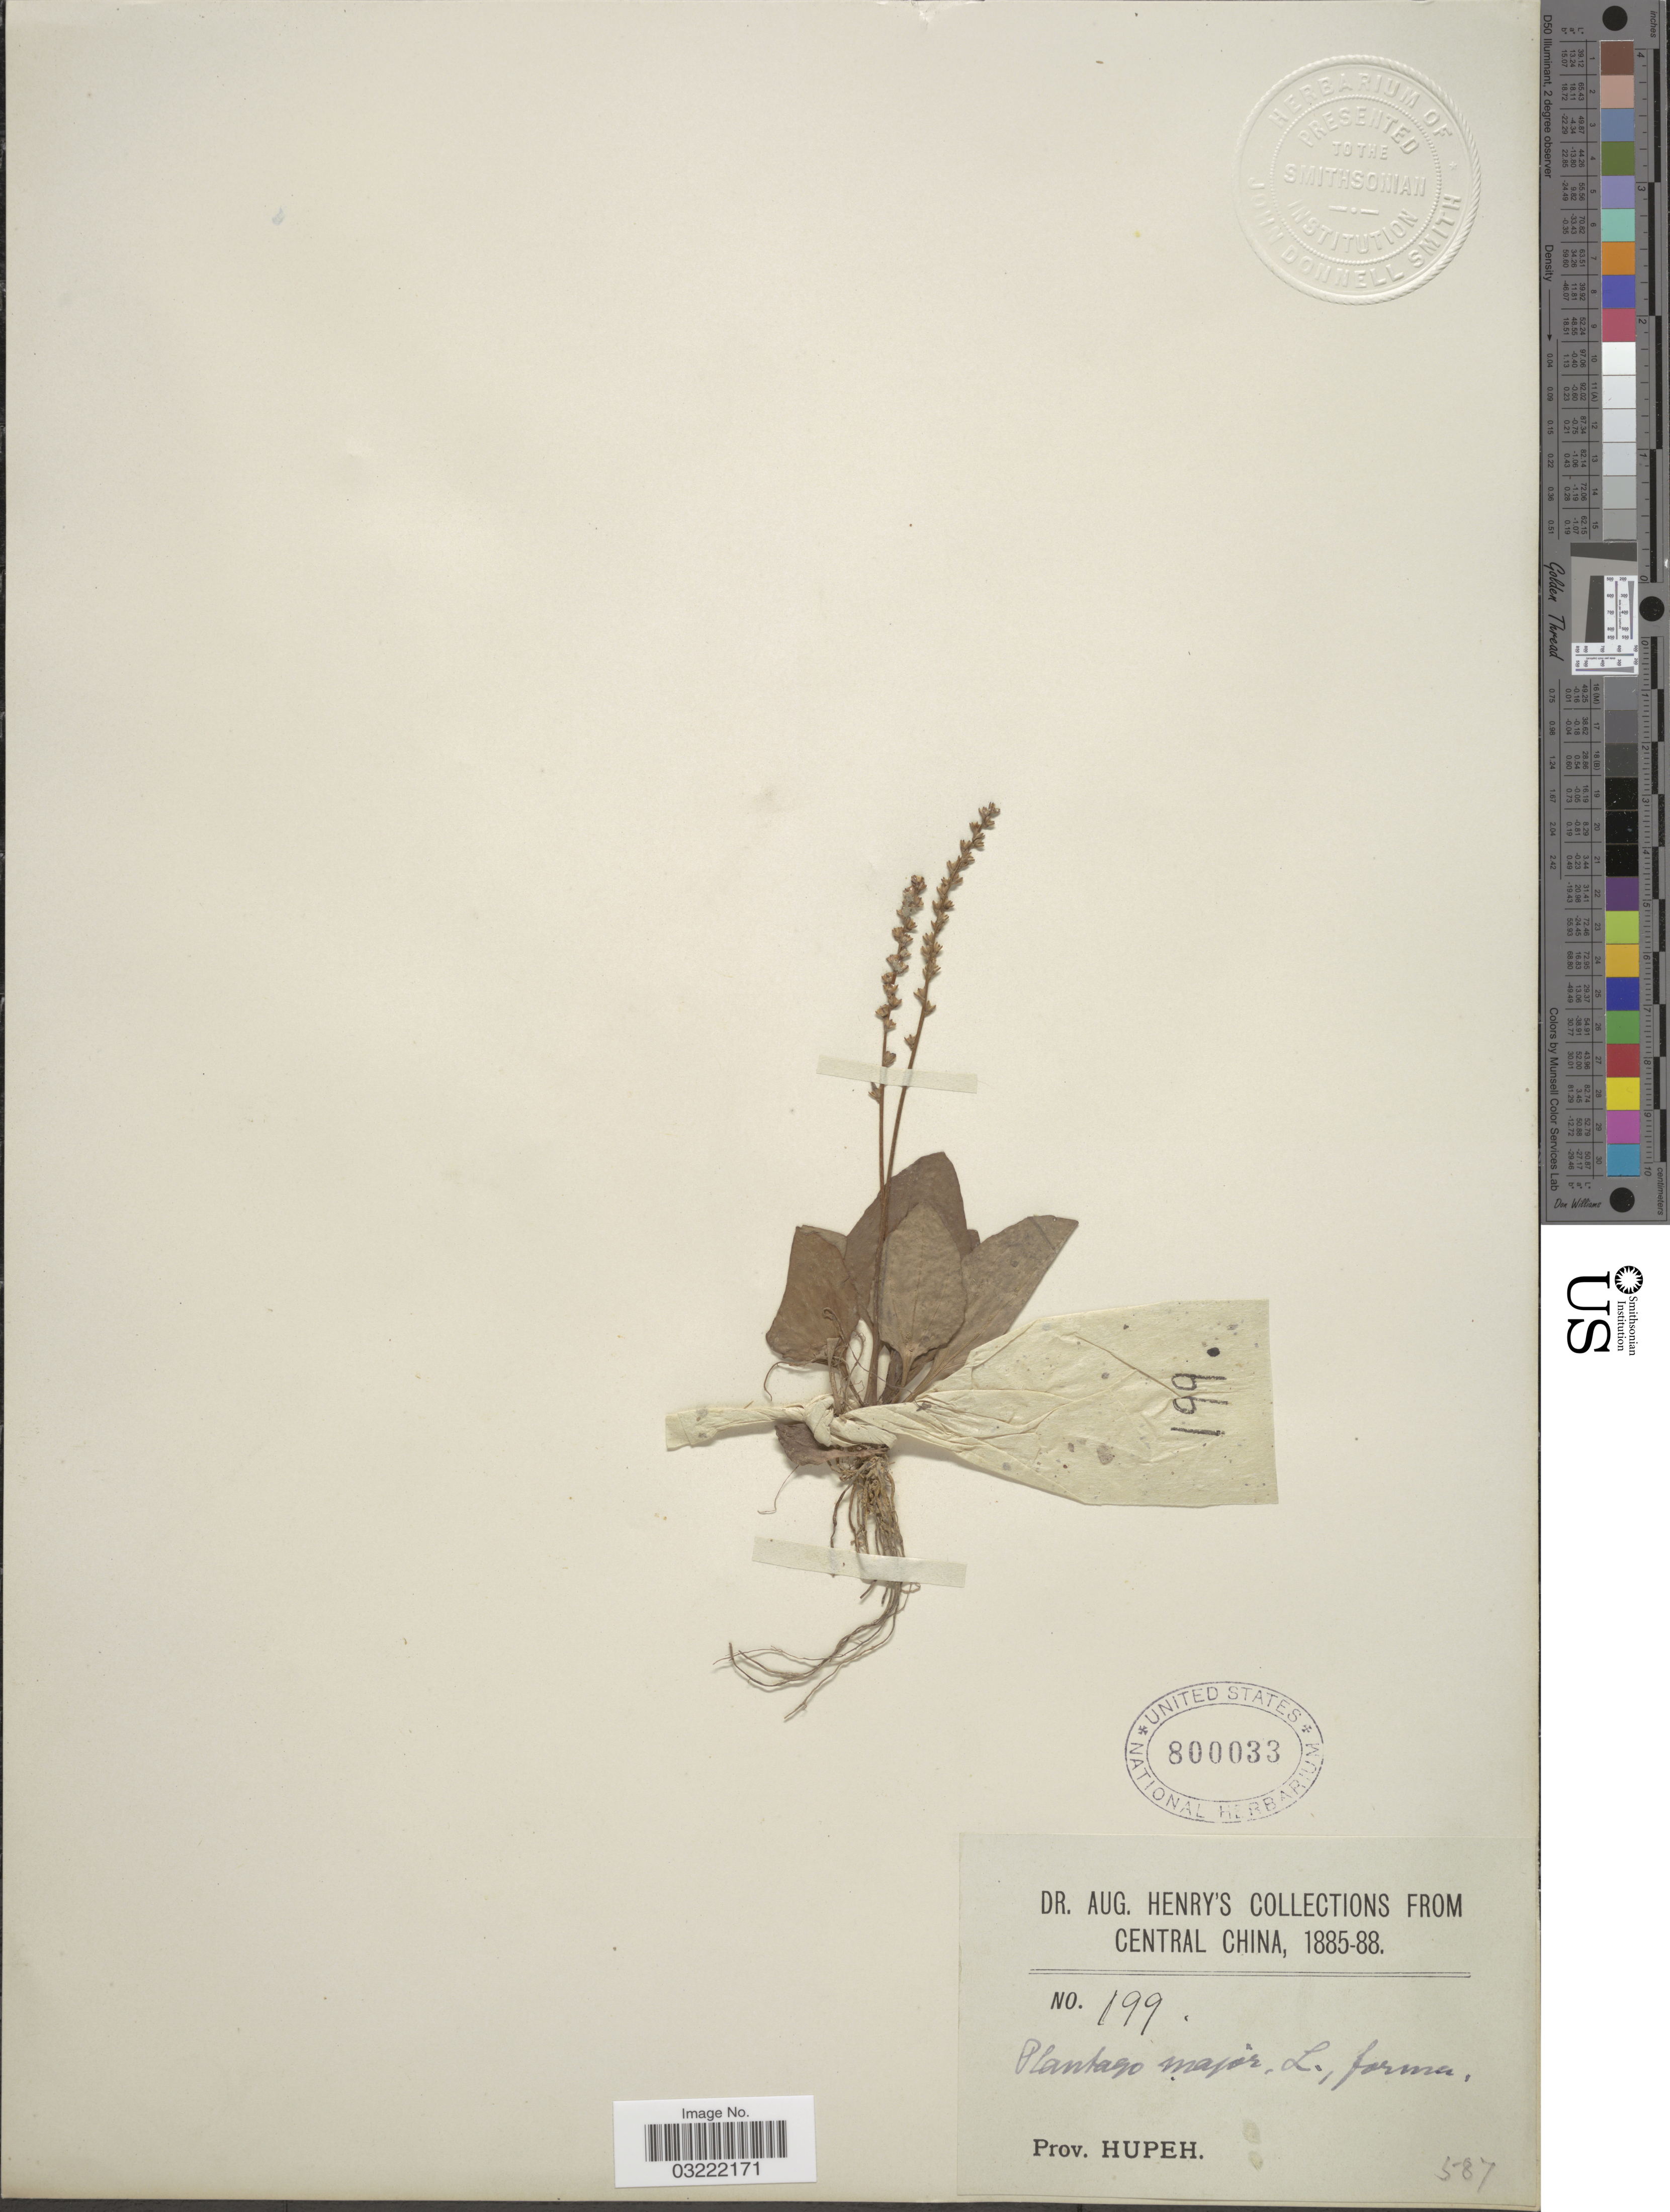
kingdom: Plantae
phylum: Tracheophyta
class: Magnoliopsida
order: Lamiales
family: Plantaginaceae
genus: Plantago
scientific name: Plantago major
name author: L.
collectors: A. Henry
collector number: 199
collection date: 1885/1888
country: China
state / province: Hubei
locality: Central China. Prov. Hupeh.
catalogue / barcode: US 800033